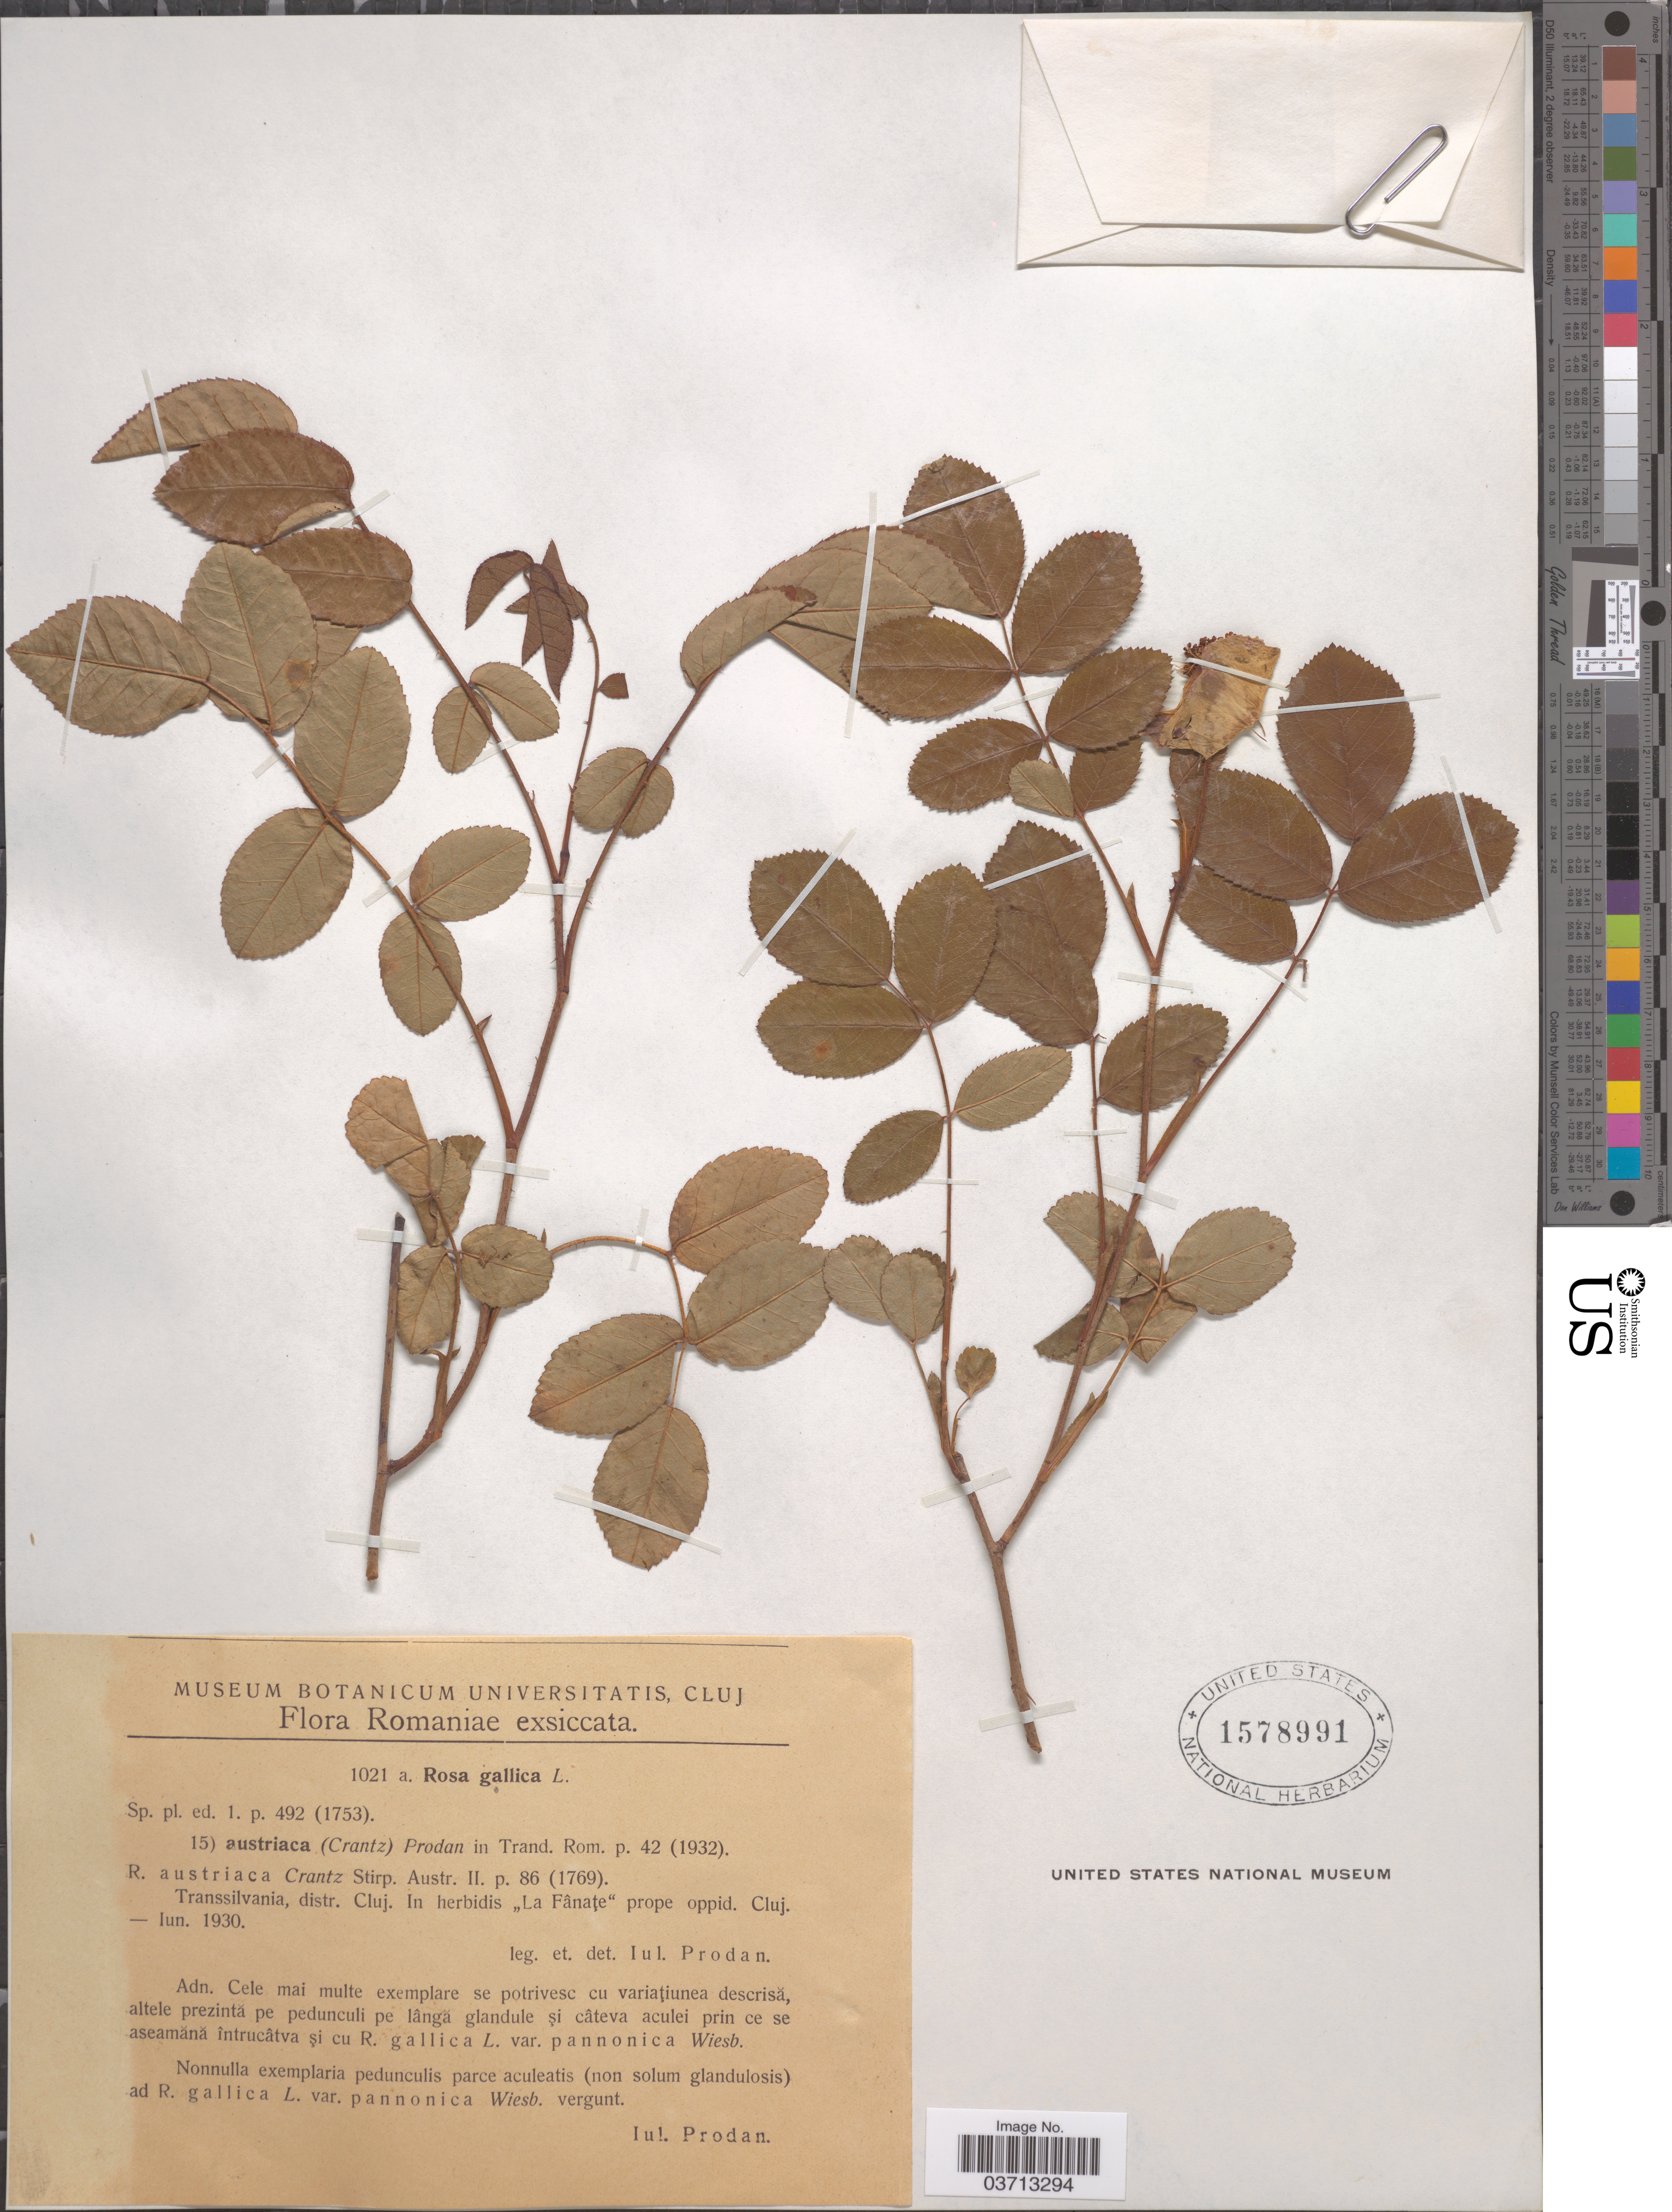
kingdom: Plantae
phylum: Tracheophyta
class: Magnoliopsida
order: Rosales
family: Rosaceae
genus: Rosa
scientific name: Rosa gallica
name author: L.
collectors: J. Prodan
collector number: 1021 a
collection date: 1930-06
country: Romania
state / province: Cluj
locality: Transsilvania, distr. Cluj. In herbidis "La Fânaţe" prope oppid. Cluj.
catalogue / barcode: US 1578991